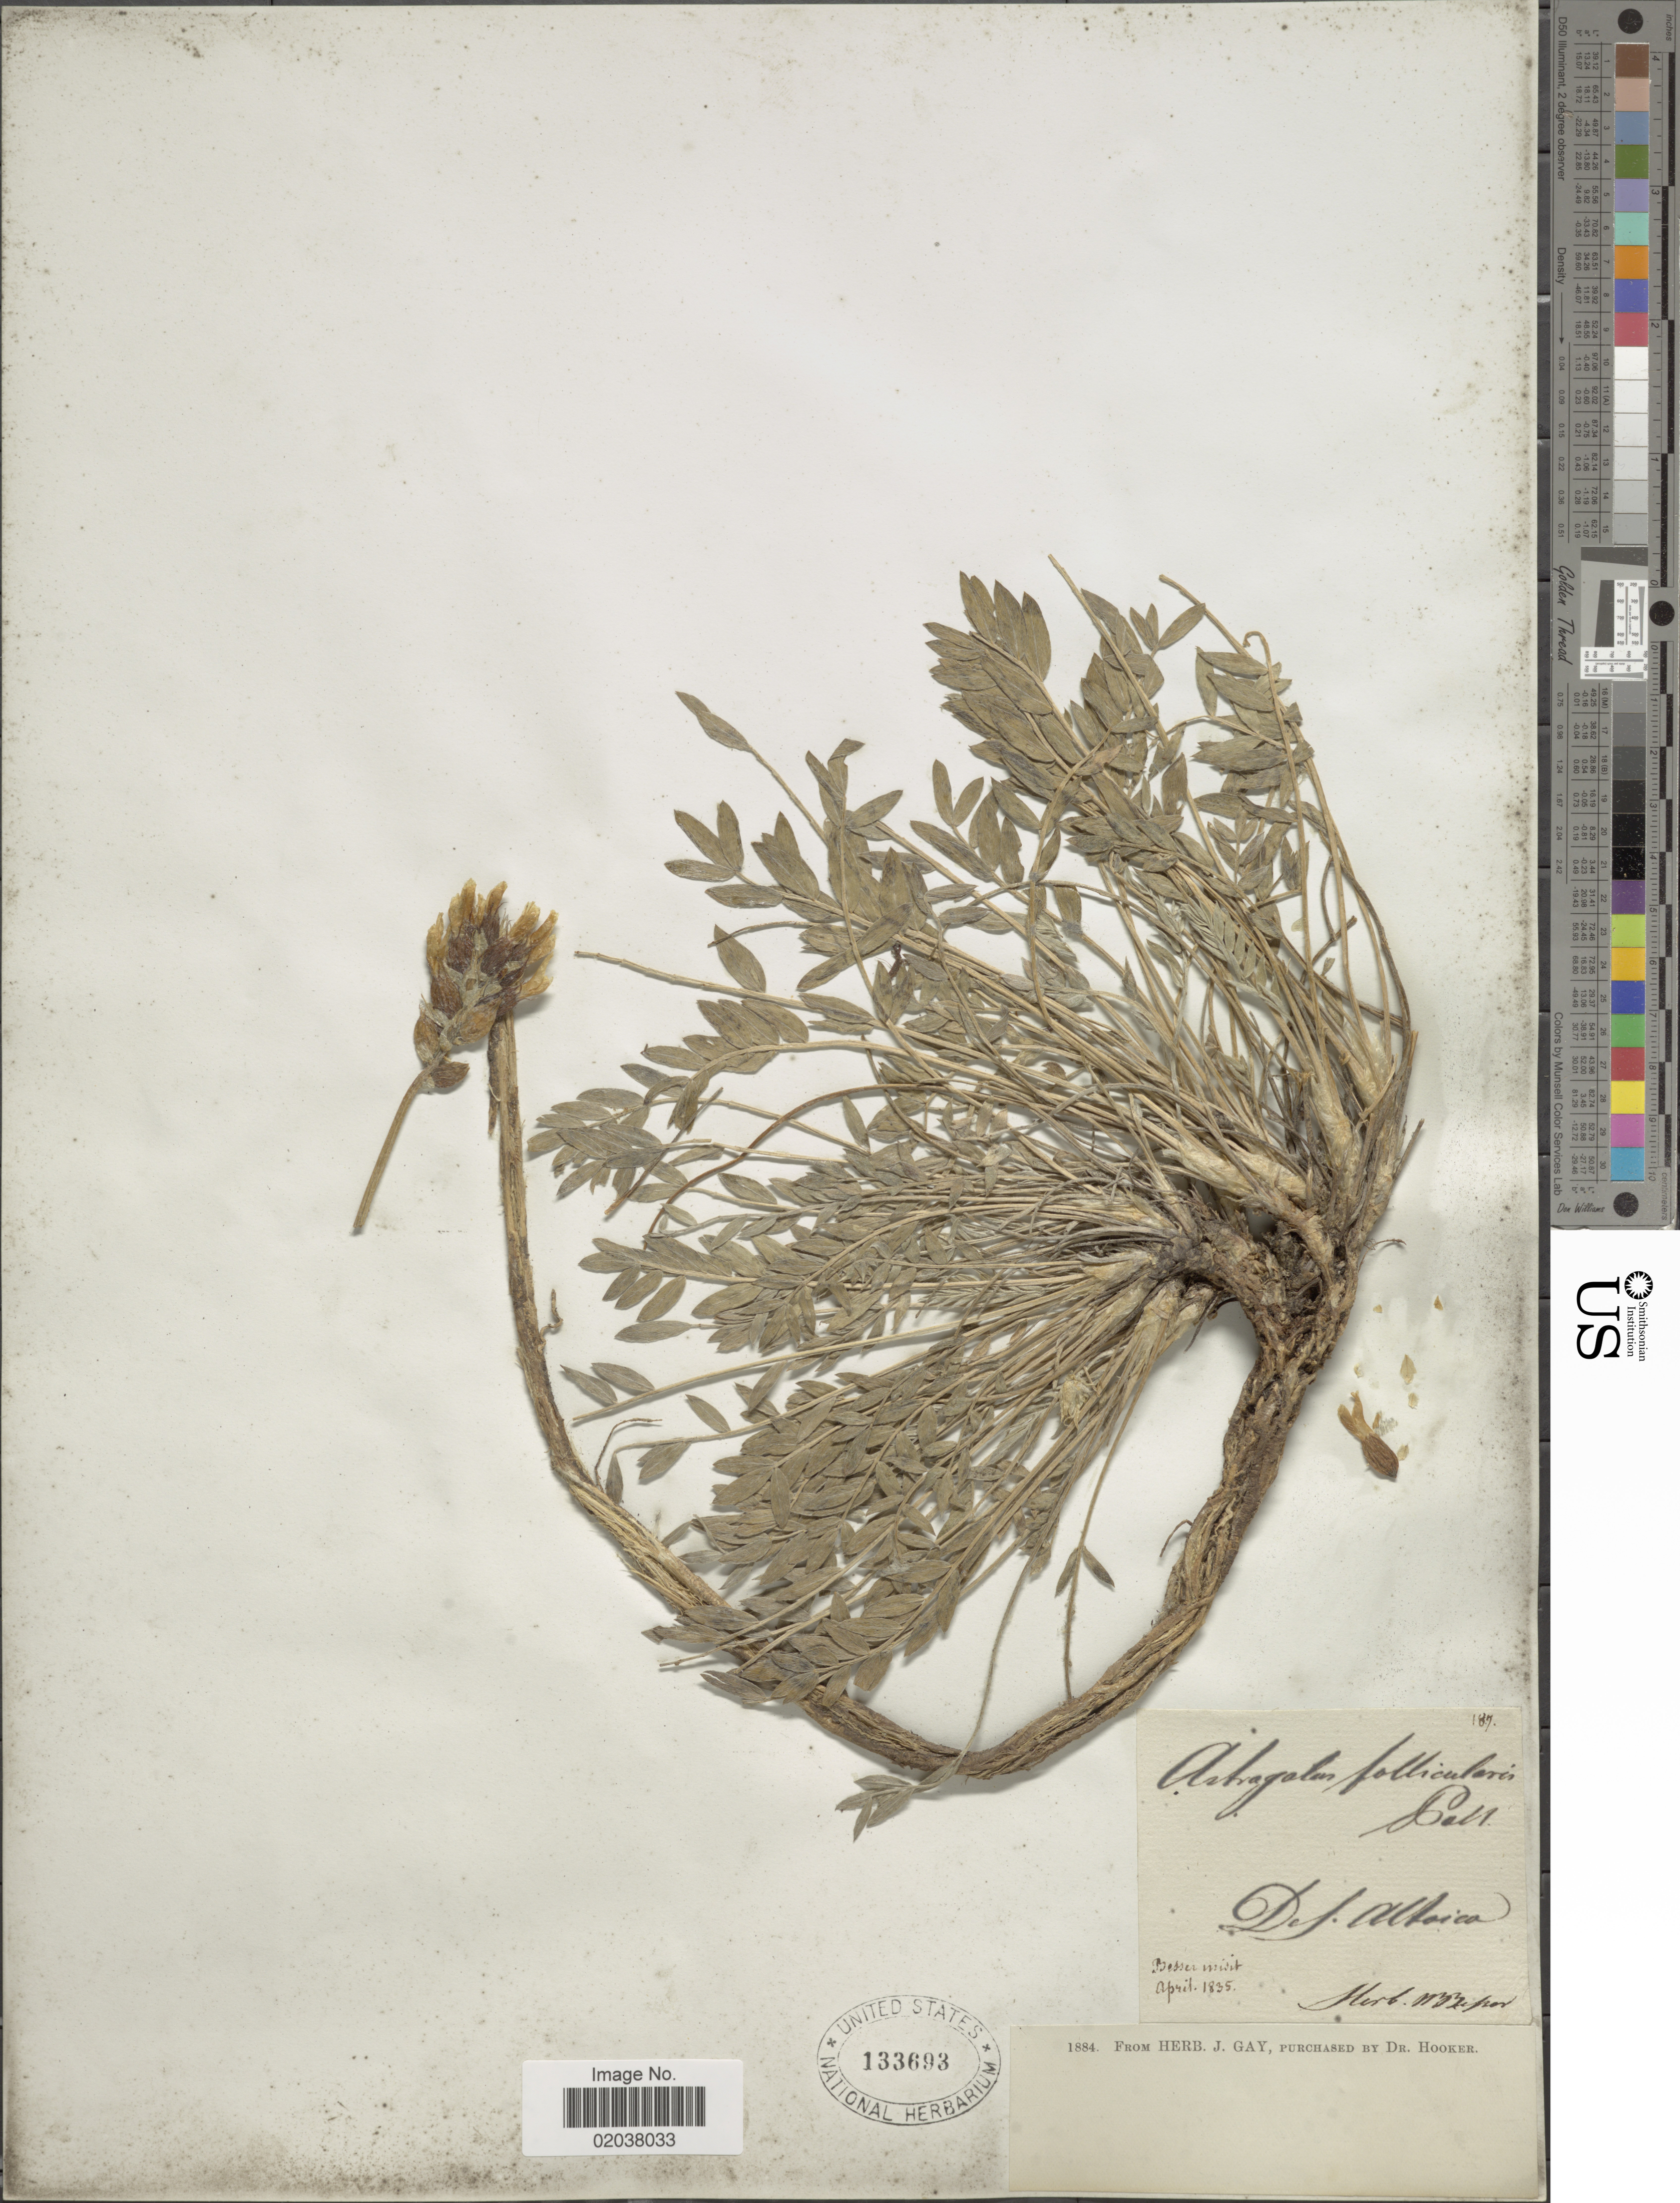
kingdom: Plantae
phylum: Tracheophyta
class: Magnoliopsida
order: Fabales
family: Fabaceae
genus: Astragalus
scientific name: Astragalus follicularis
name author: Pall.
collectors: Besser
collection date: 1835-04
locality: Def. Altaica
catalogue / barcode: US 133693